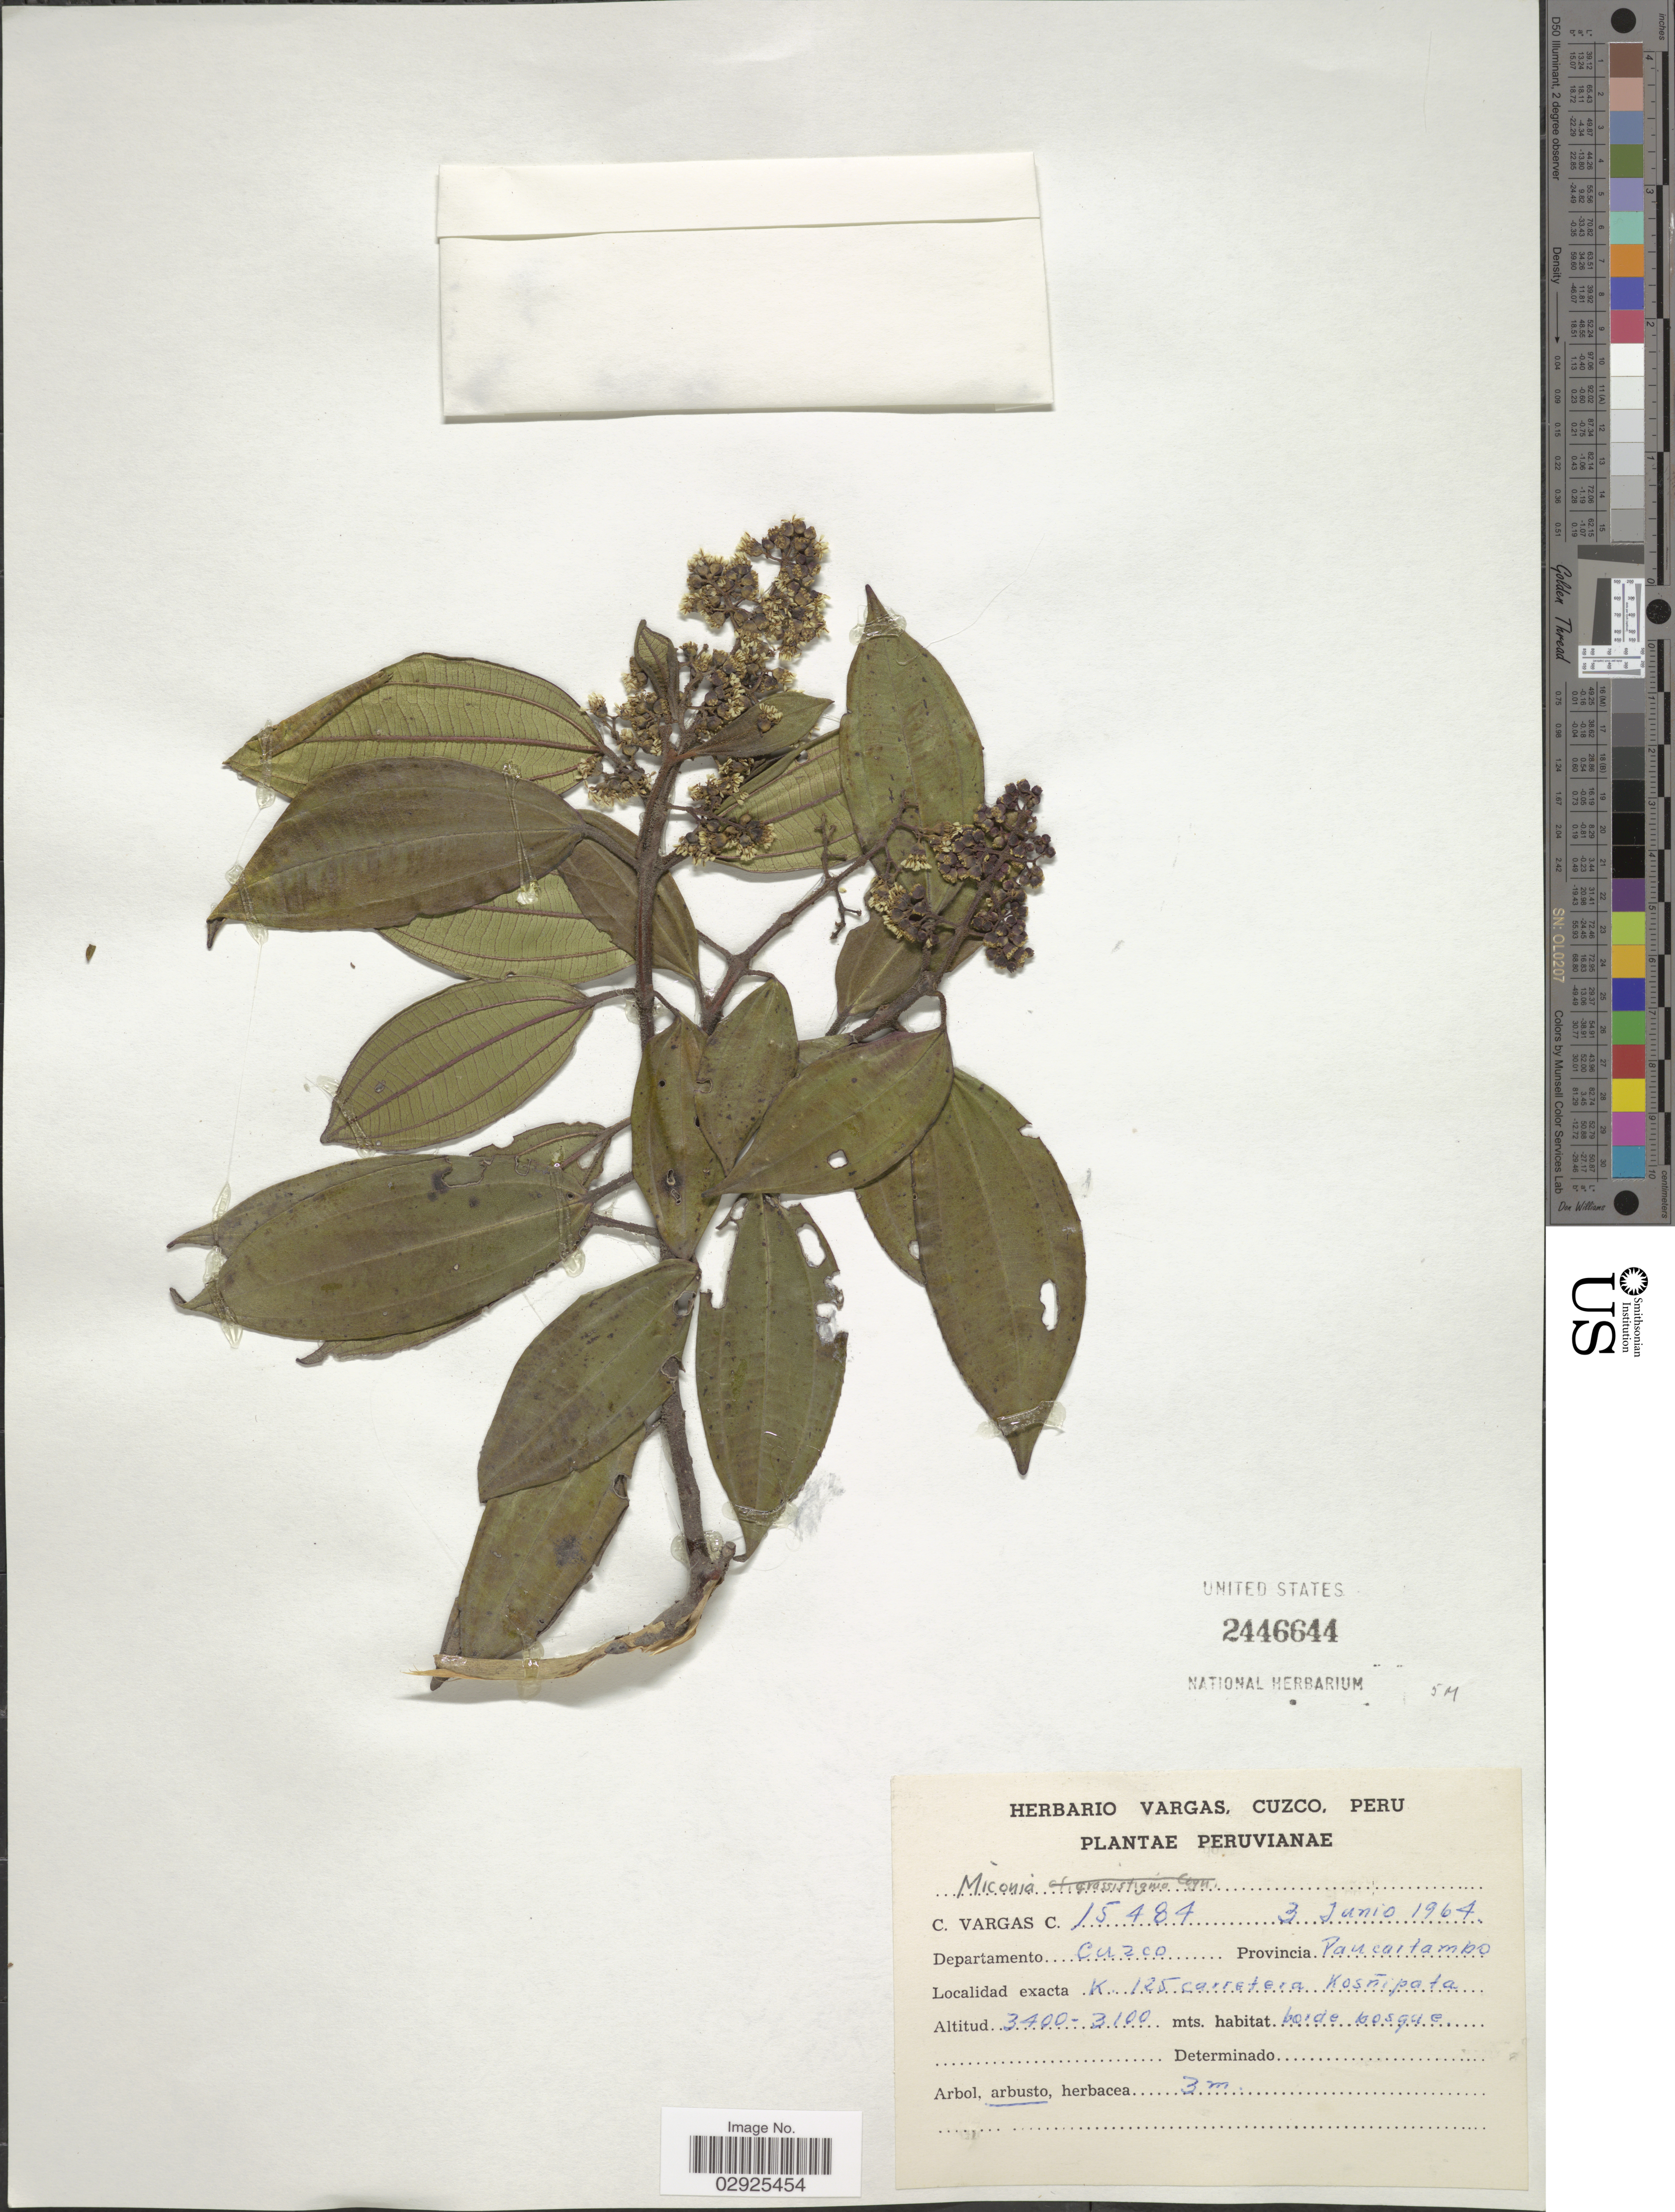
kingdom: Plantae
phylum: Tracheophyta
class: Magnoliopsida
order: Myrtales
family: Melastomataceae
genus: Miconia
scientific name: Miconia sp.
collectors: C. Vargas Calderón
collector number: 15484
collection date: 1964-06-03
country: Peru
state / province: Cusco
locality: Departamento Cuzco, Province Paucartambo, K. 125 carretera Kosnipata.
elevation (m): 3100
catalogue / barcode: US 2446644